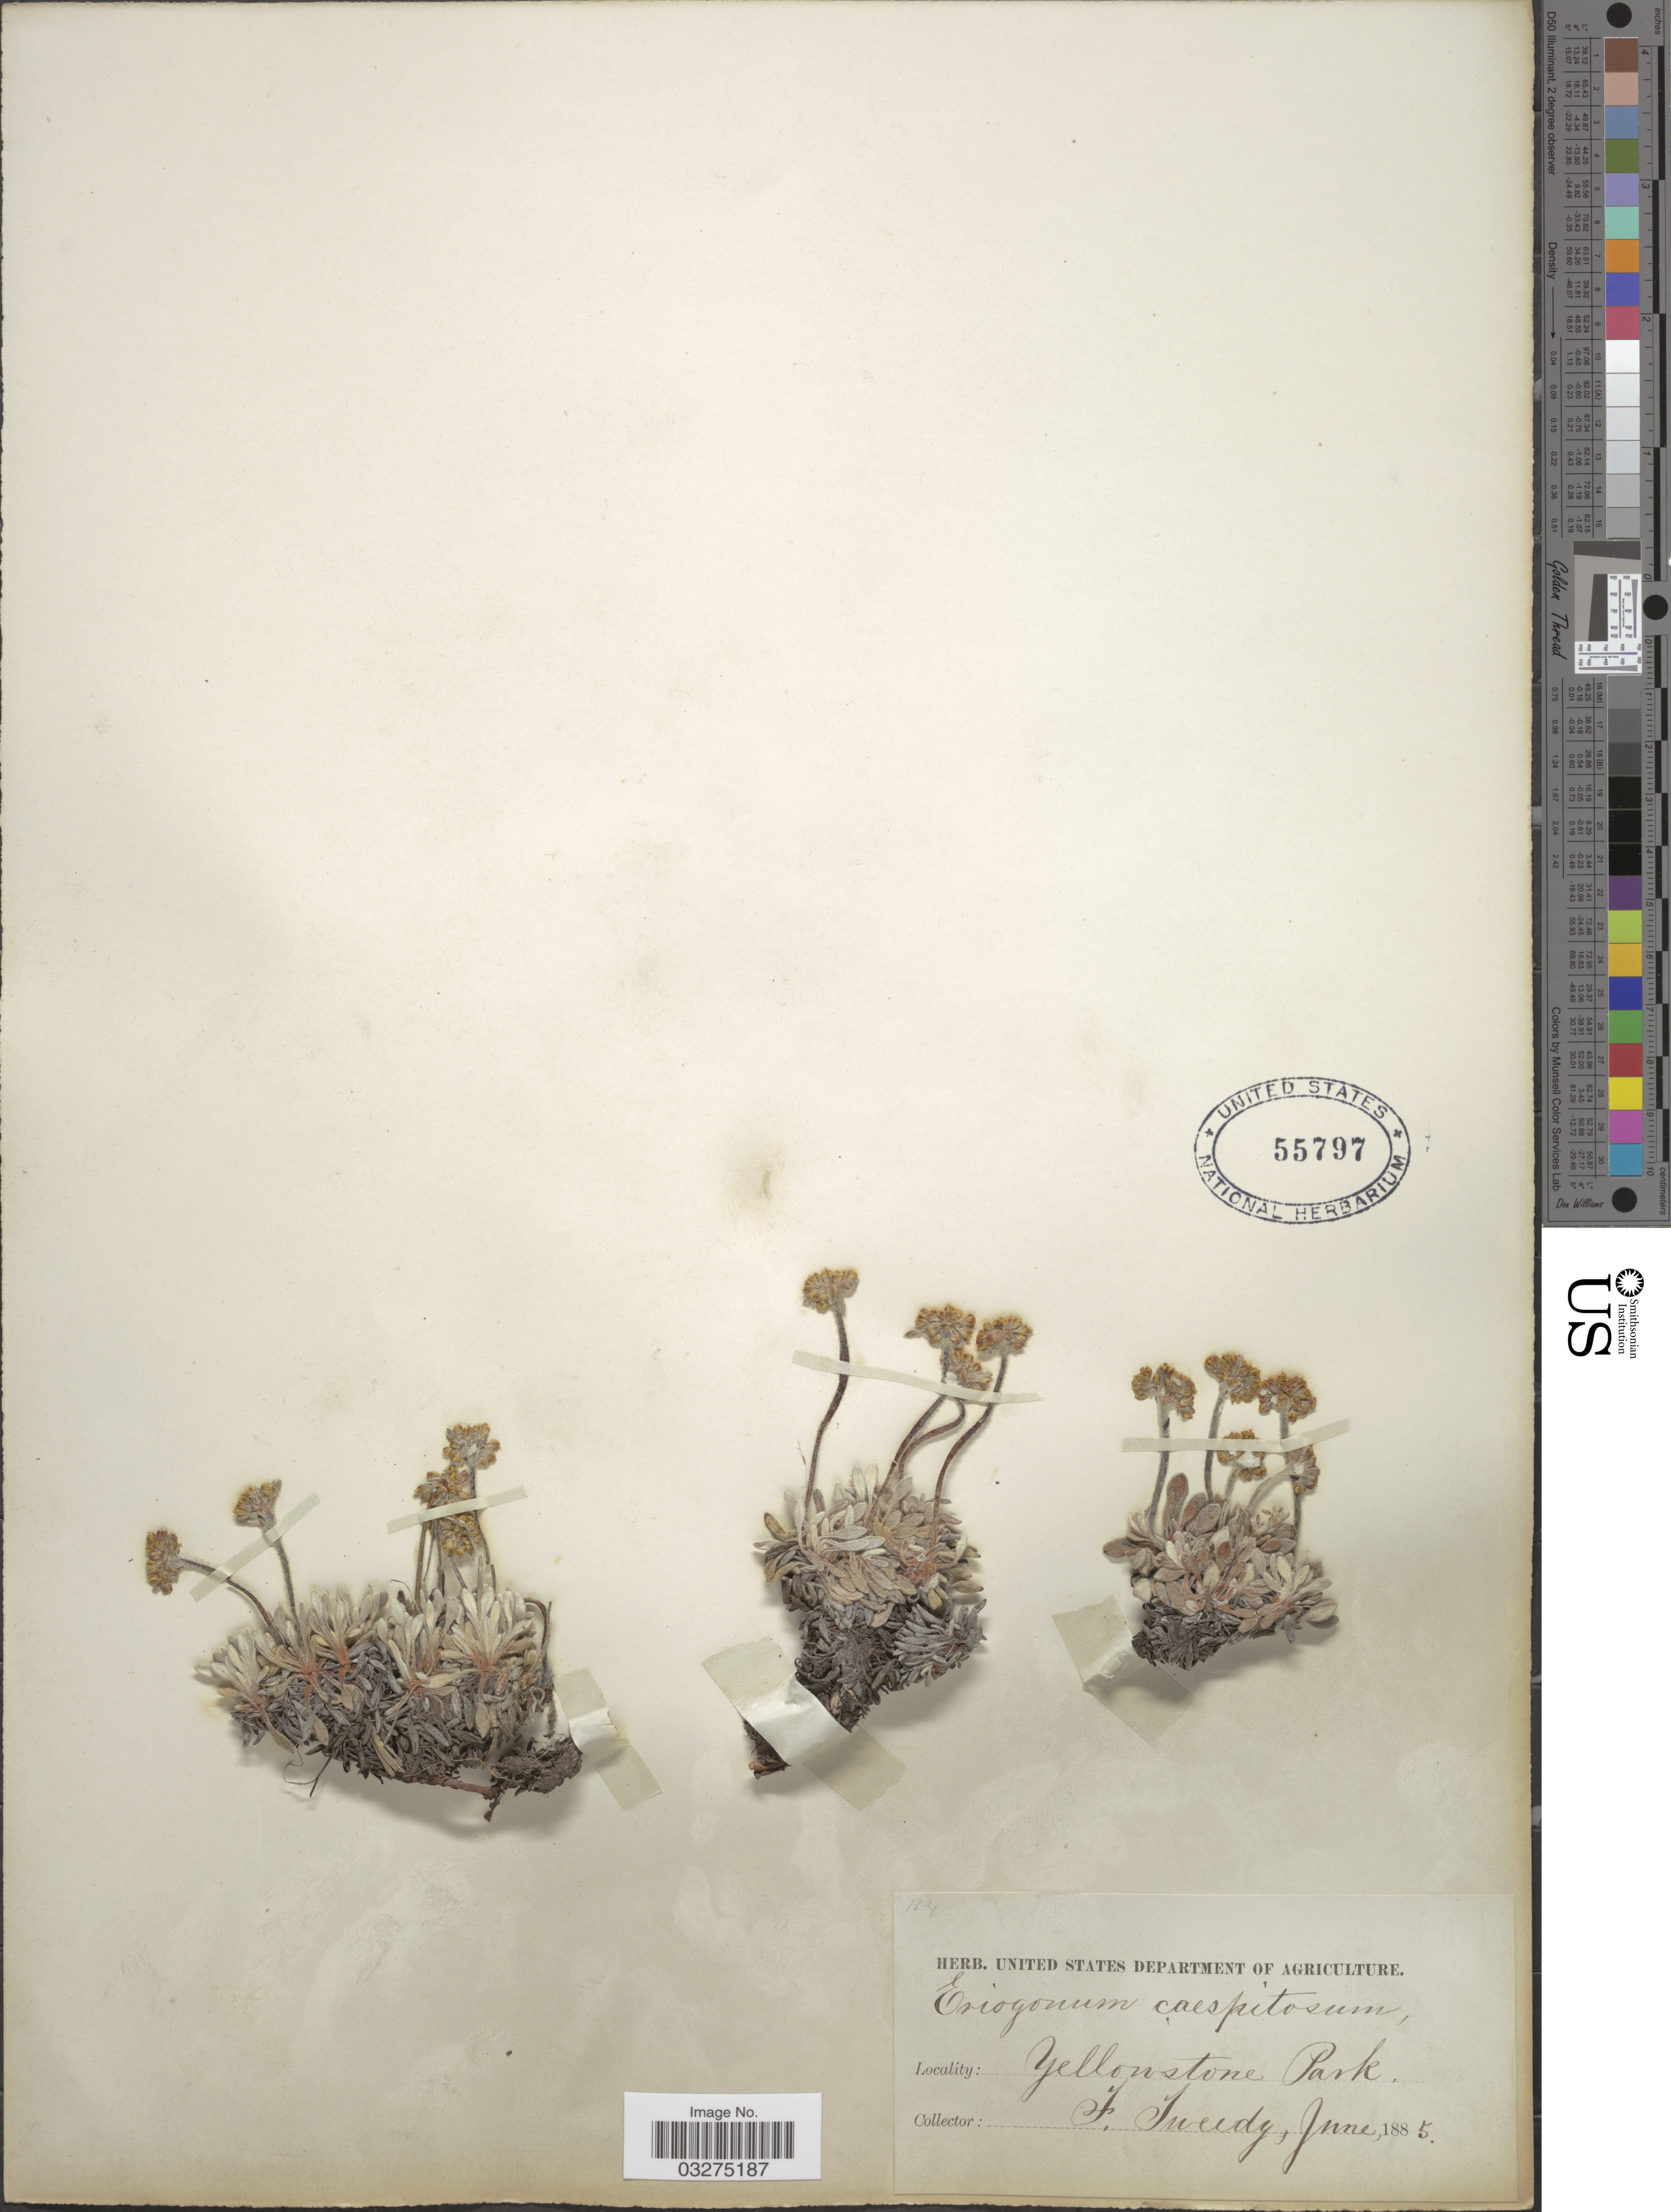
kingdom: Plantae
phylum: Tracheophyta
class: Magnoliopsida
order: Caryophyllales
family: Polygonaceae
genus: Eriogonum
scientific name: Eriogonum caespitosum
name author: Nutt.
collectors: F. Tweedy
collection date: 1885-06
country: United States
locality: Yellowstone Park.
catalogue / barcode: US 55797